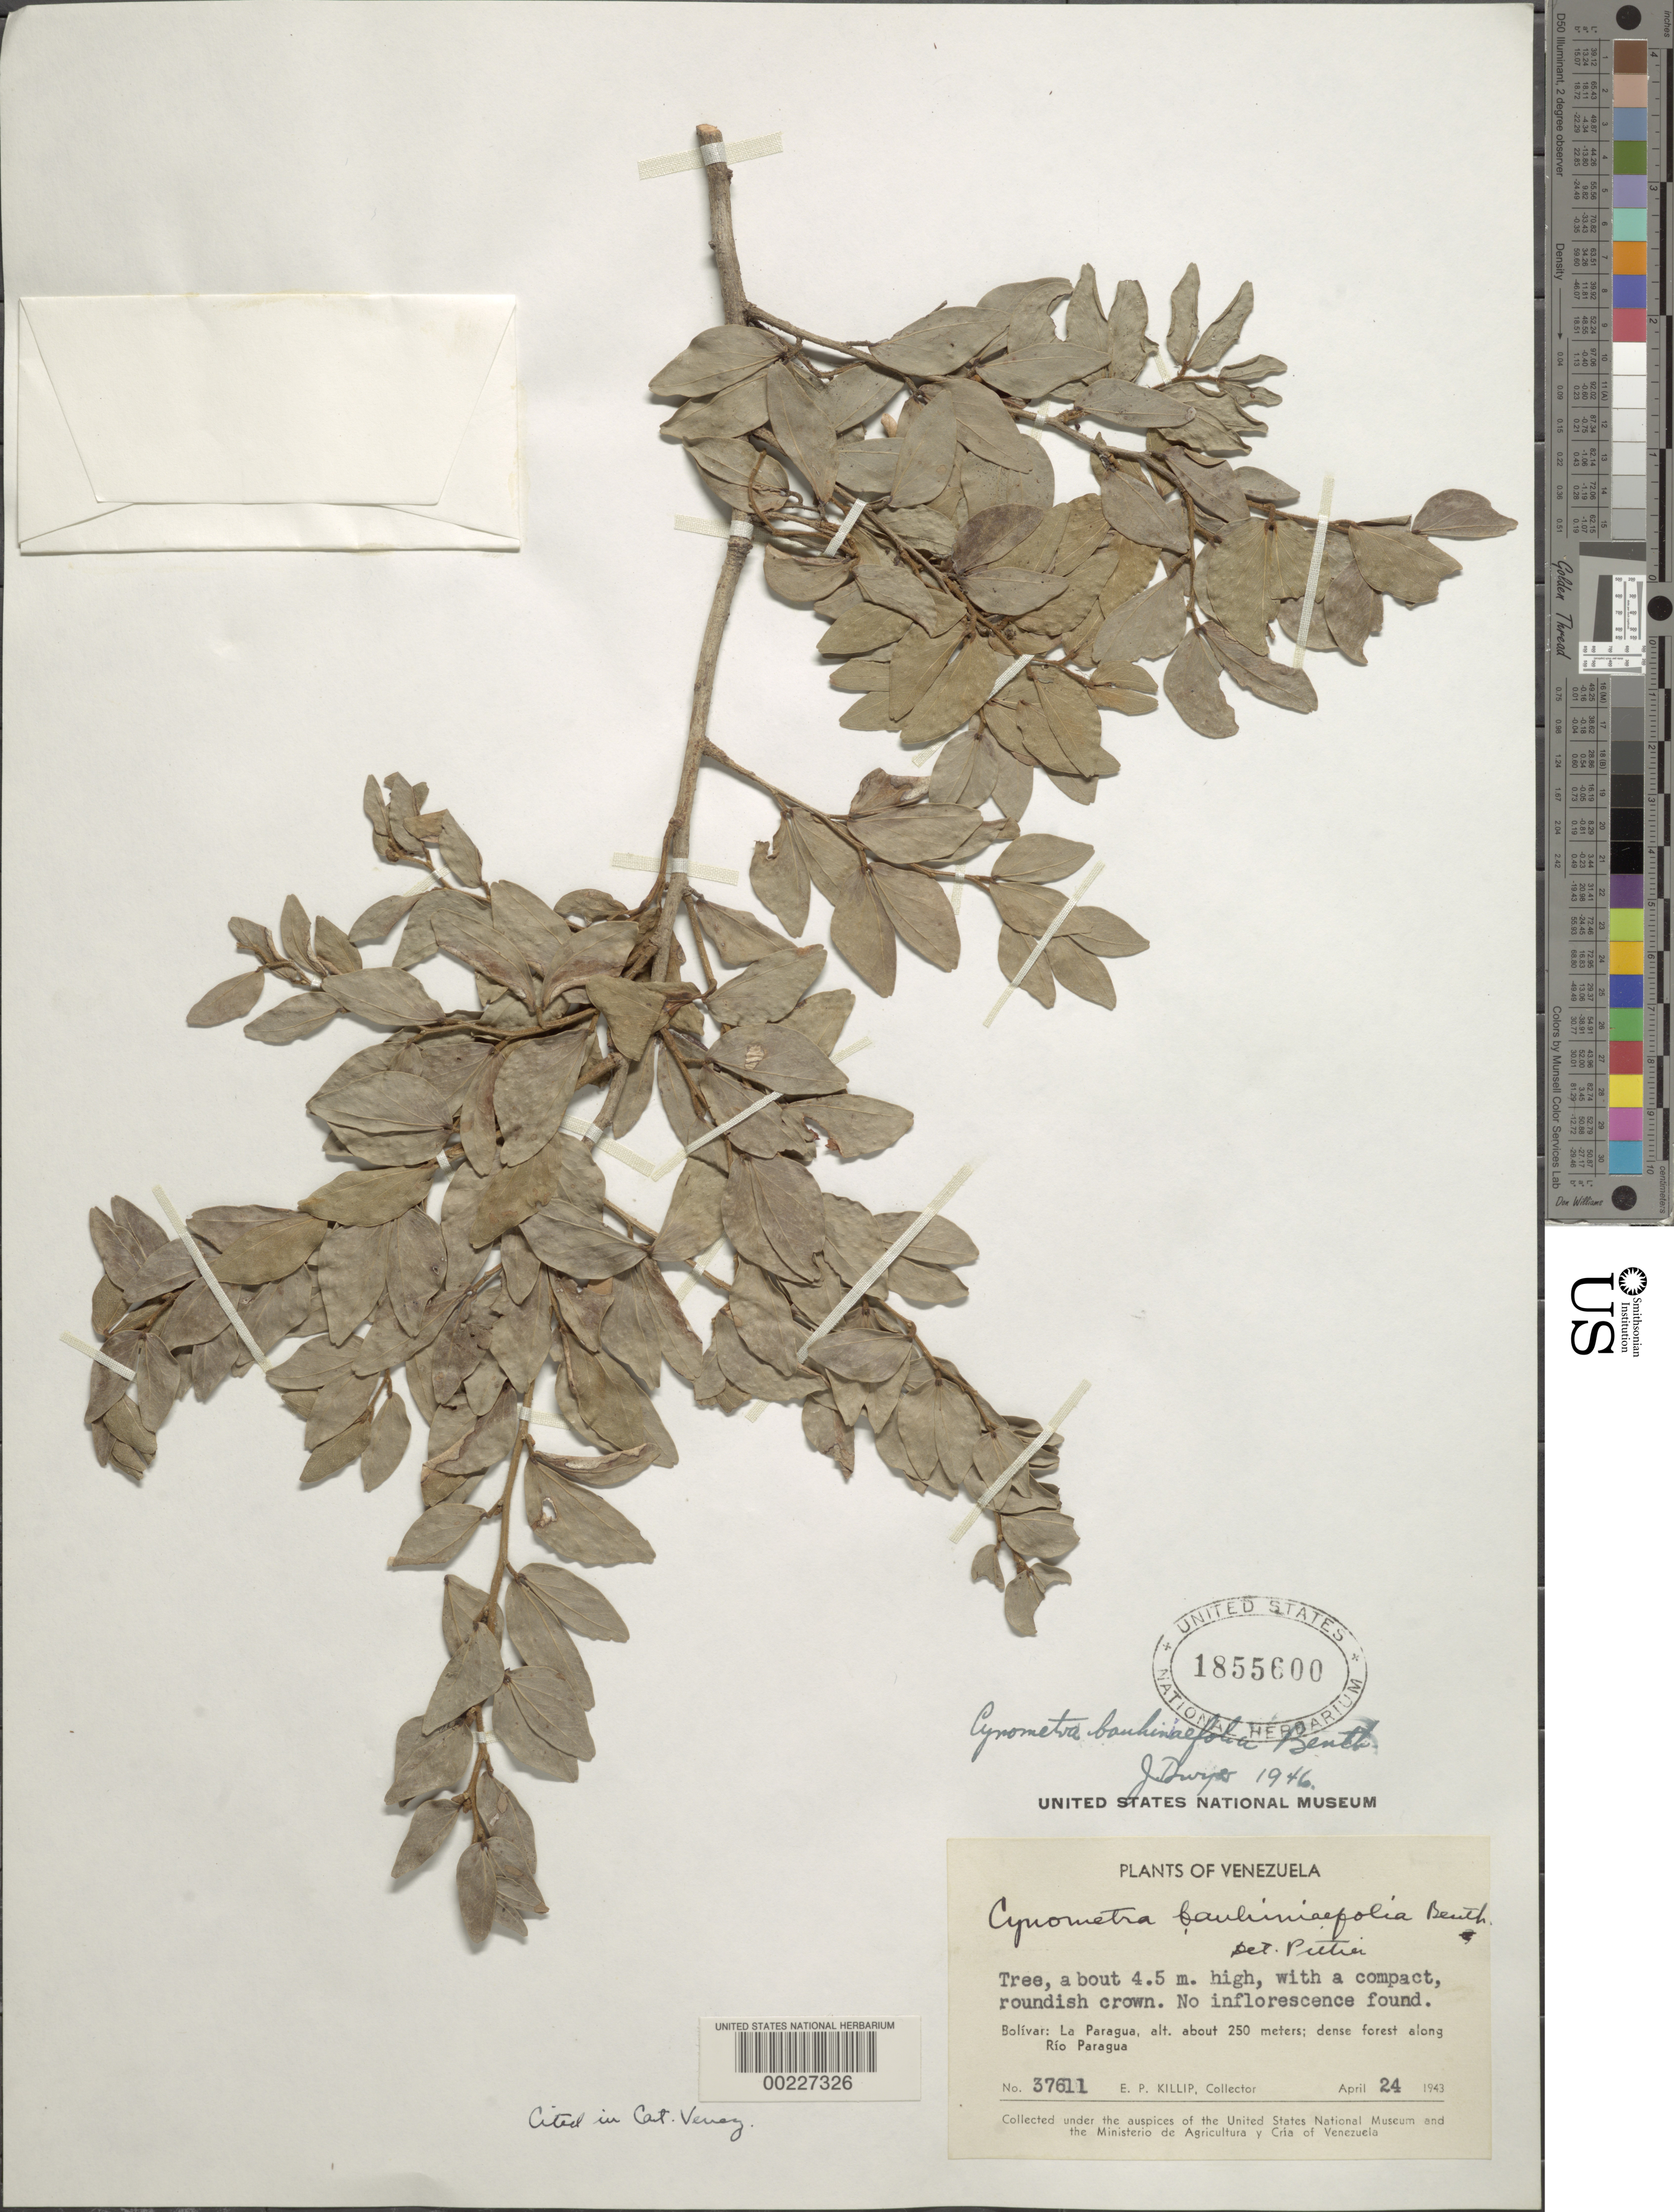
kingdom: Plantae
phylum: Tracheophyta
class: Magnoliopsida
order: Fabales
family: Fabaceae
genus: Cynometra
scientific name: Cynometra bauhiniifolia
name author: Benth.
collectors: E. P. Killip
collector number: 37611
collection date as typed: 24 Apr 1943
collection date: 1943-04-24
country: Venezuela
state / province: Bolivar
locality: La paragua; along rio paragua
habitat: Dense forest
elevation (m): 250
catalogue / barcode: US 1855600